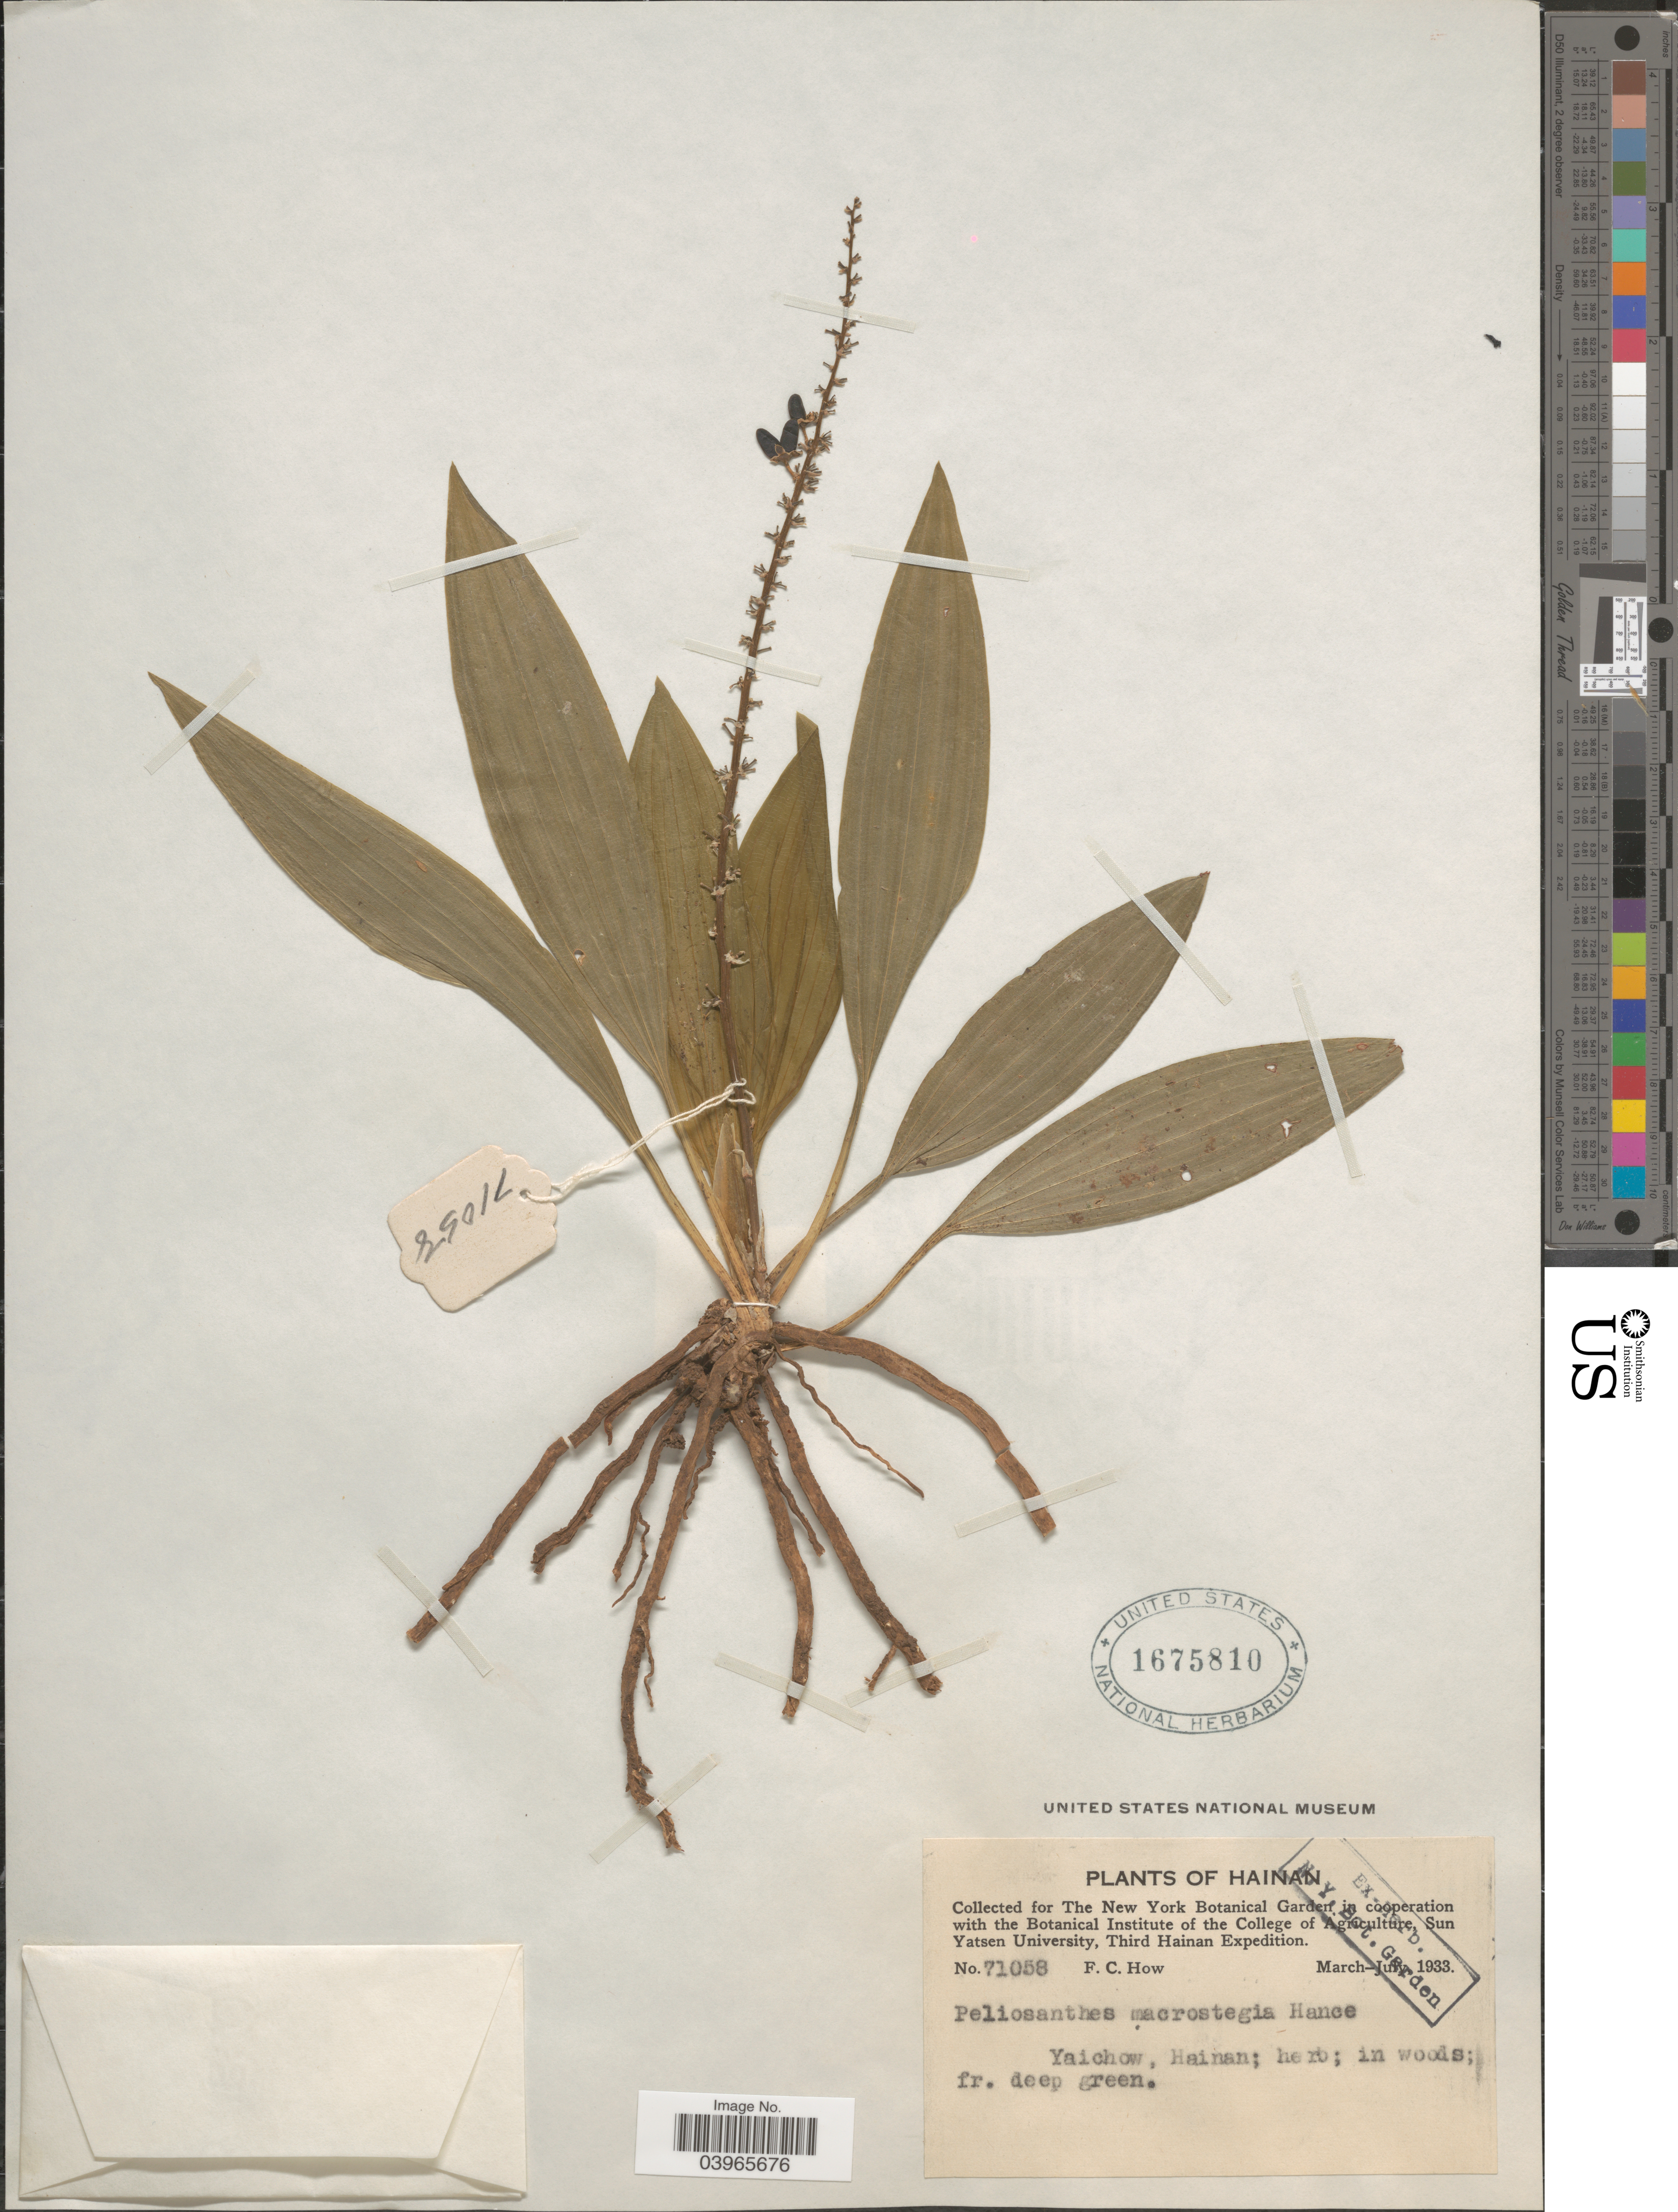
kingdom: Plantae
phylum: Tracheophyta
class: Liliopsida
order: Asparagales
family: Asparagaceae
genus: Peliosanthes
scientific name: Peliosanthes macrostegia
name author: Hance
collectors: F. C. How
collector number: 71058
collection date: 1933-03/1933-06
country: China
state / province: Hainan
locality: Yaichow.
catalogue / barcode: US 1675810